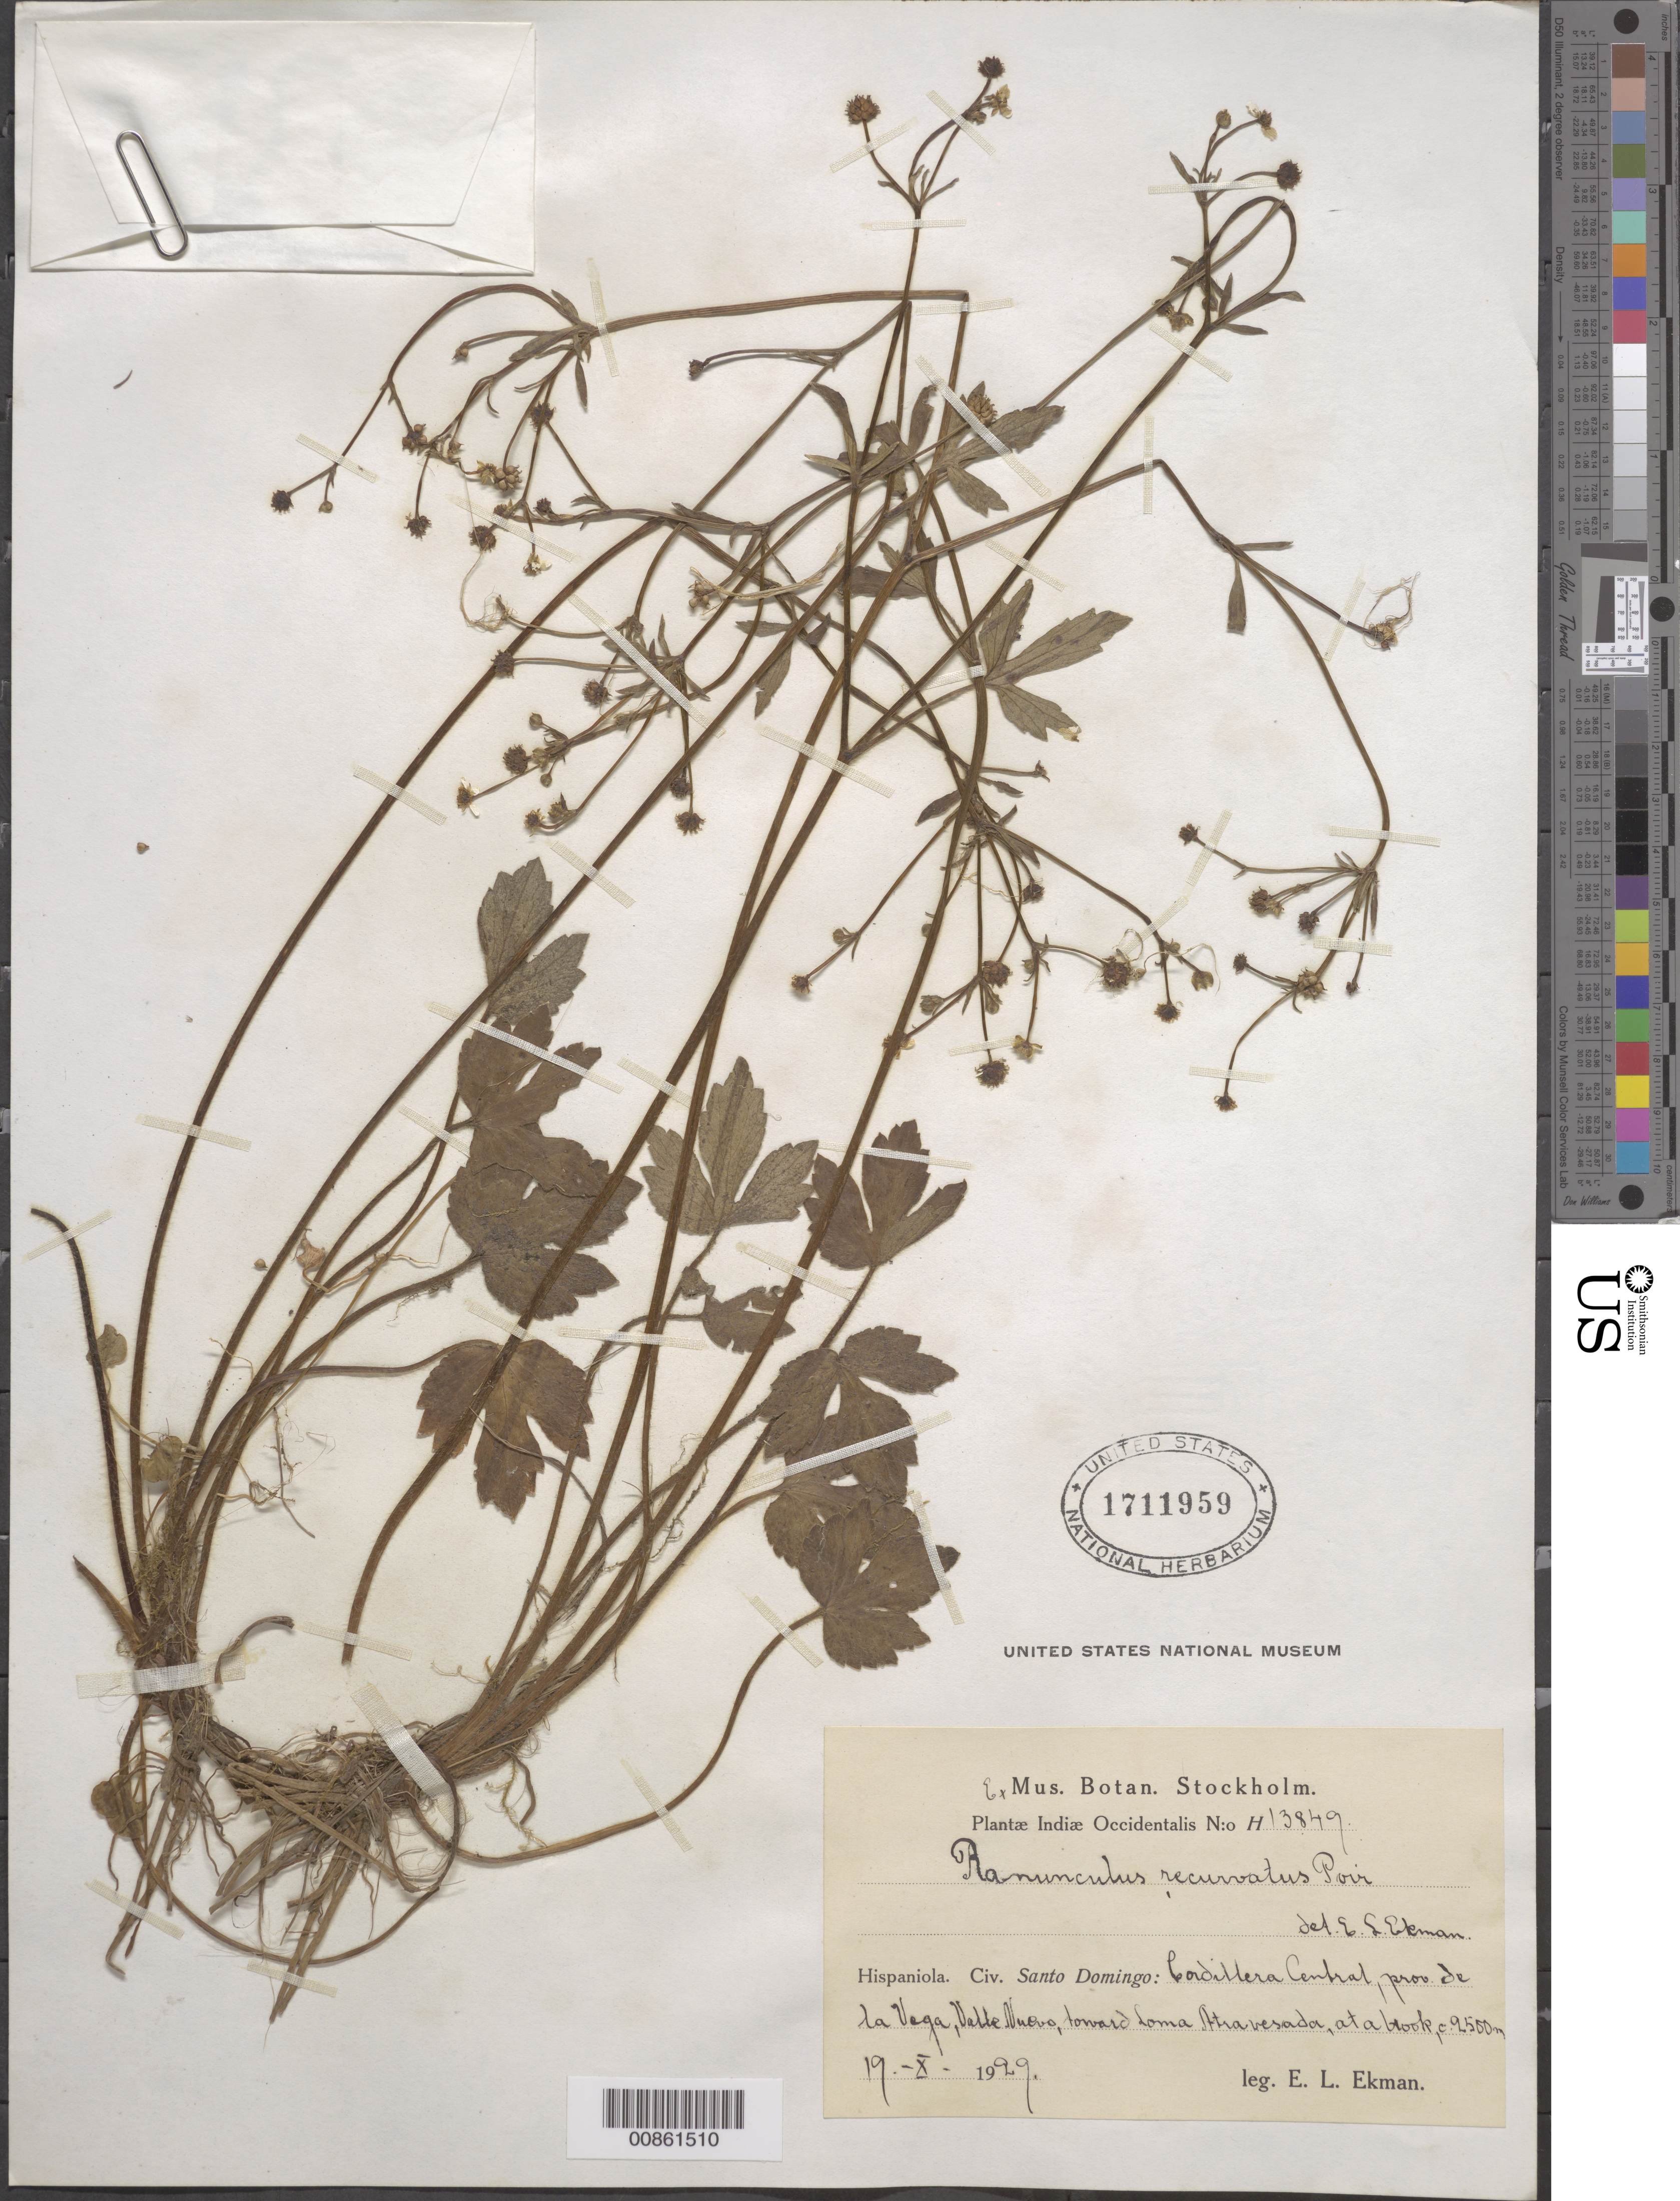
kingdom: Plantae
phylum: Tracheophyta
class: Magnoliopsida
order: Ranunculales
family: Ranunculaceae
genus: Ranunculus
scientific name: Ranunculus recurvatus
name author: Poir.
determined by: Ekman, E. L.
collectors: E. L. Ekman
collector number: H 13849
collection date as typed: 19 Oct 1929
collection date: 1929-10-19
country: Dominican Republic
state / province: La Vega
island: Hispaniola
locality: Cordillera Central, Valle Nuevo, Toward Loma Atravesada.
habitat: At a brook.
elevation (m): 2500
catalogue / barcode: US 1711959